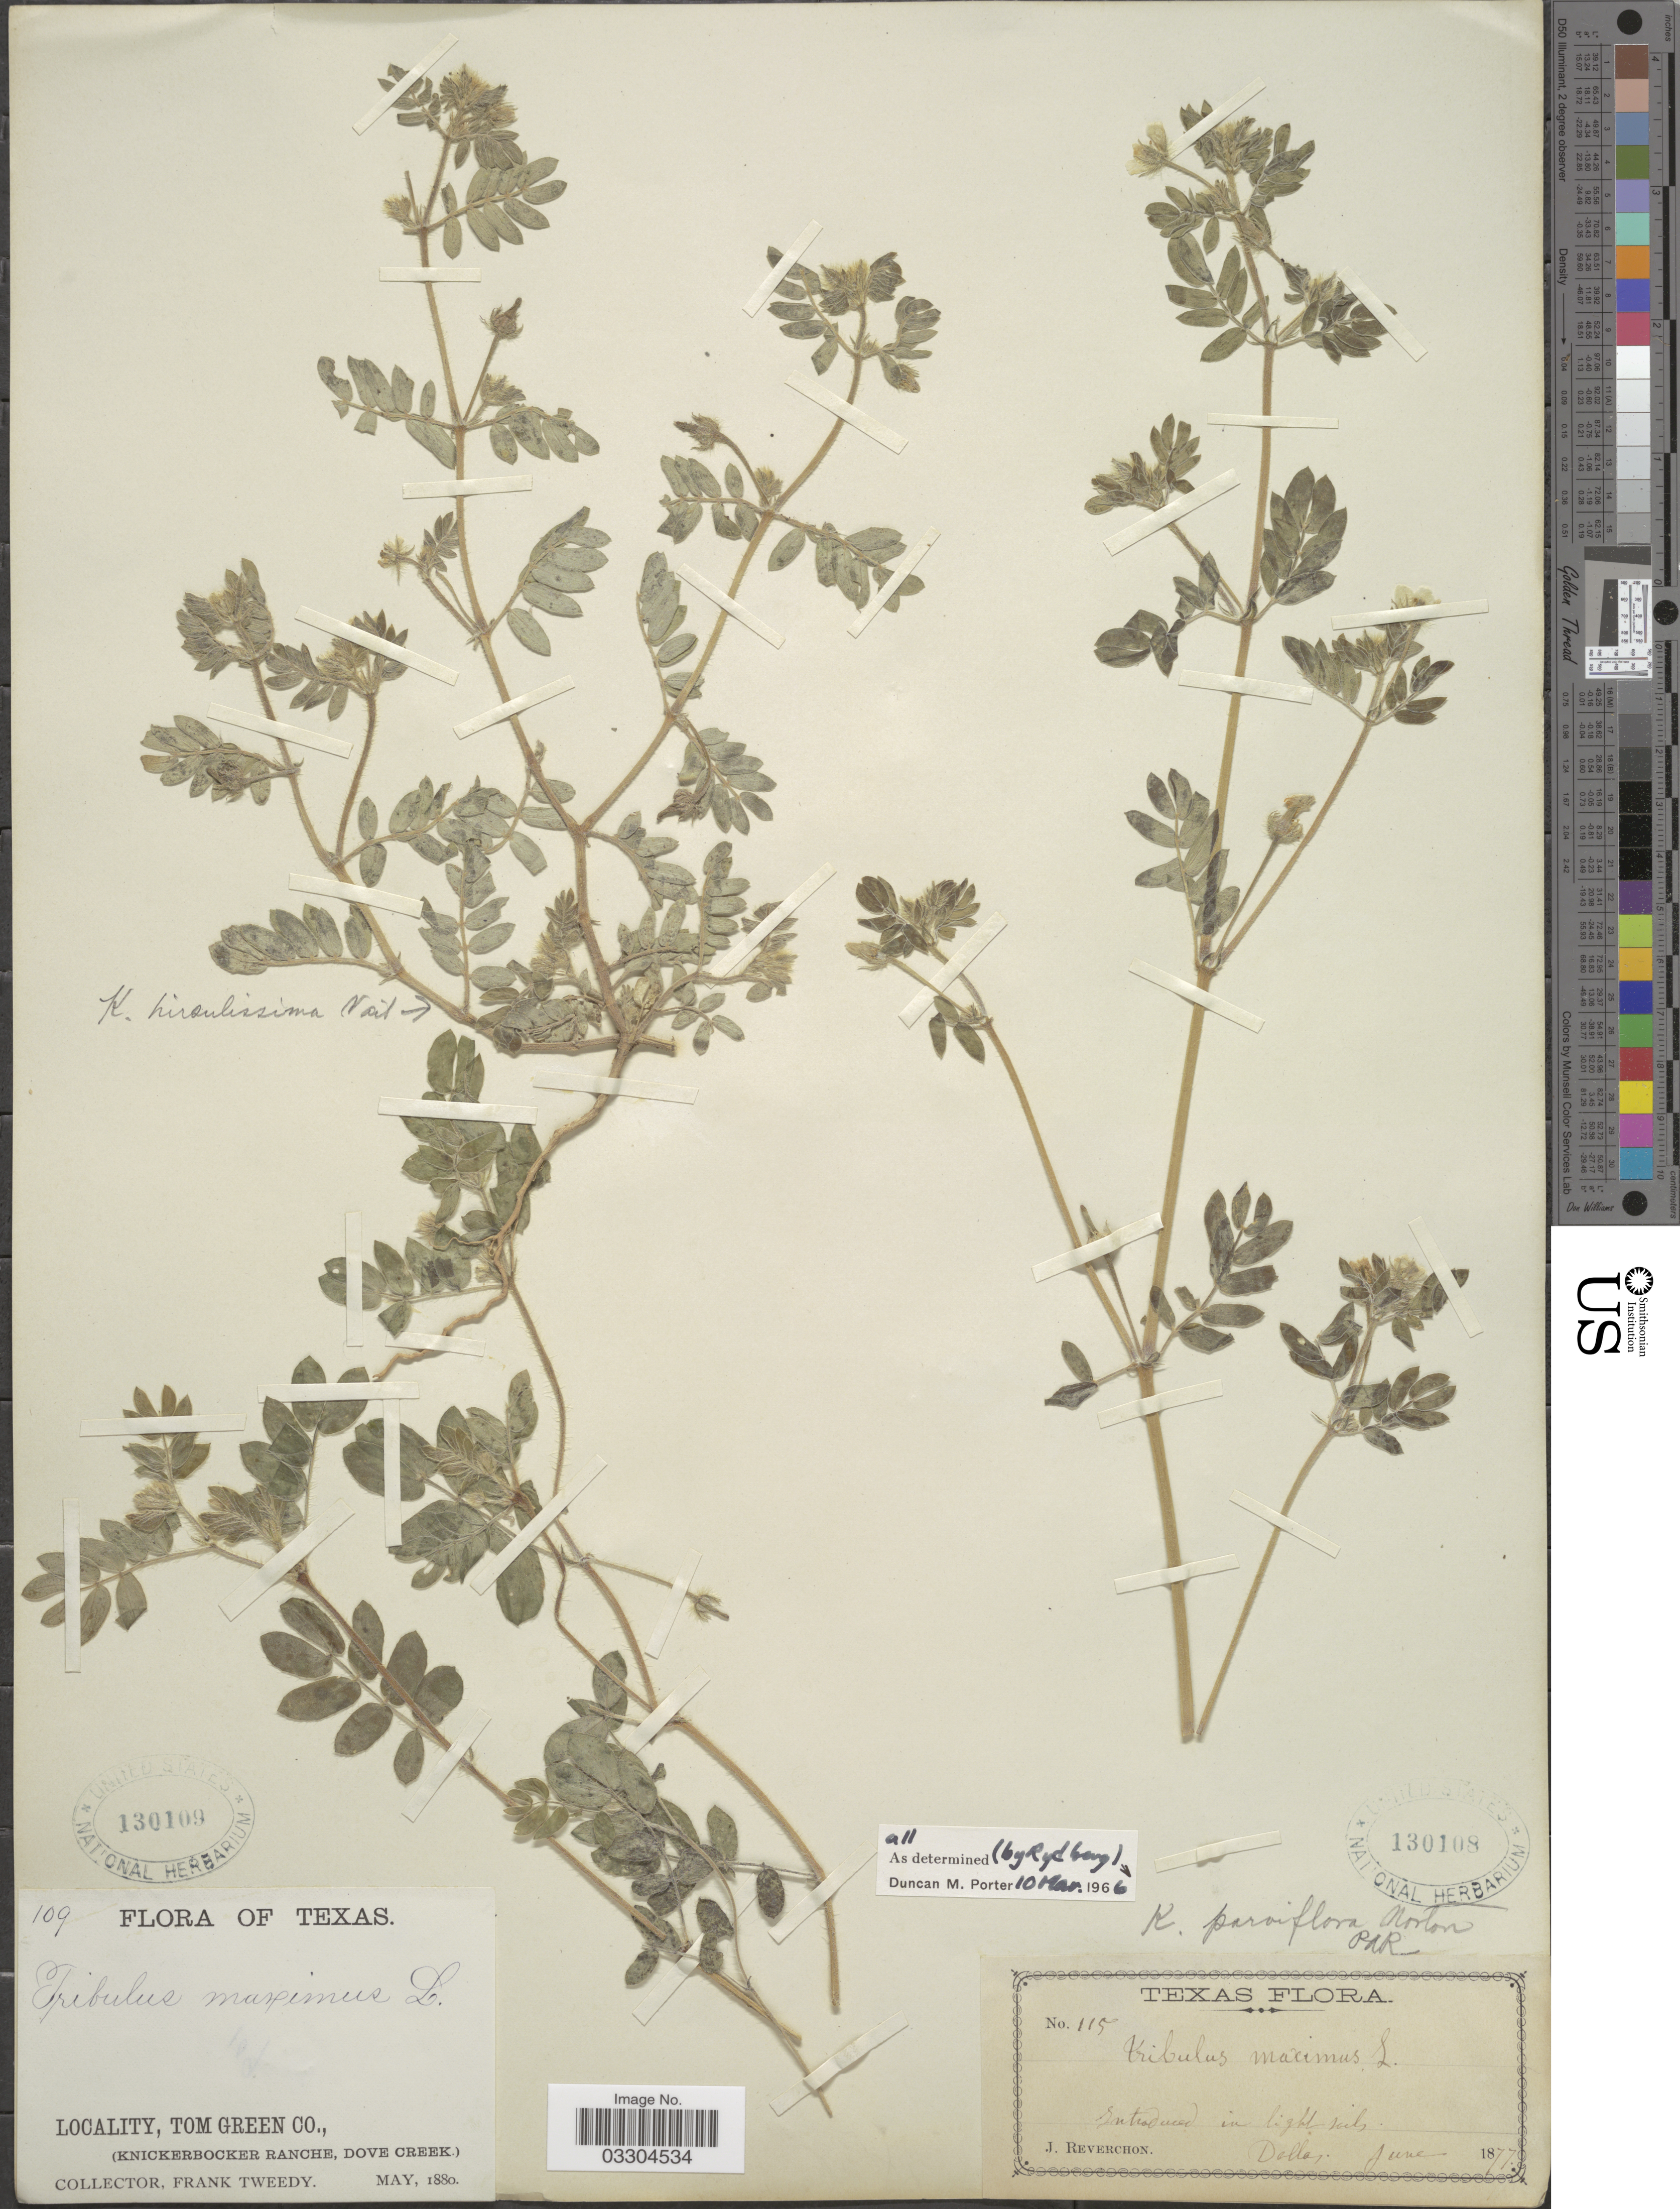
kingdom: Plantae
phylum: Tracheophyta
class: Magnoliopsida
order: Zygophyllales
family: Zygophyllaceae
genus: Kallstroemia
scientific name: Kallstroemia parviflora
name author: Norton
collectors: F. Tweedy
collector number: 109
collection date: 1880-05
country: United States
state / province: Texas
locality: Tom Green Co., (Knickerbocker Ranche, Dove Creek).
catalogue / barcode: US 130109-2